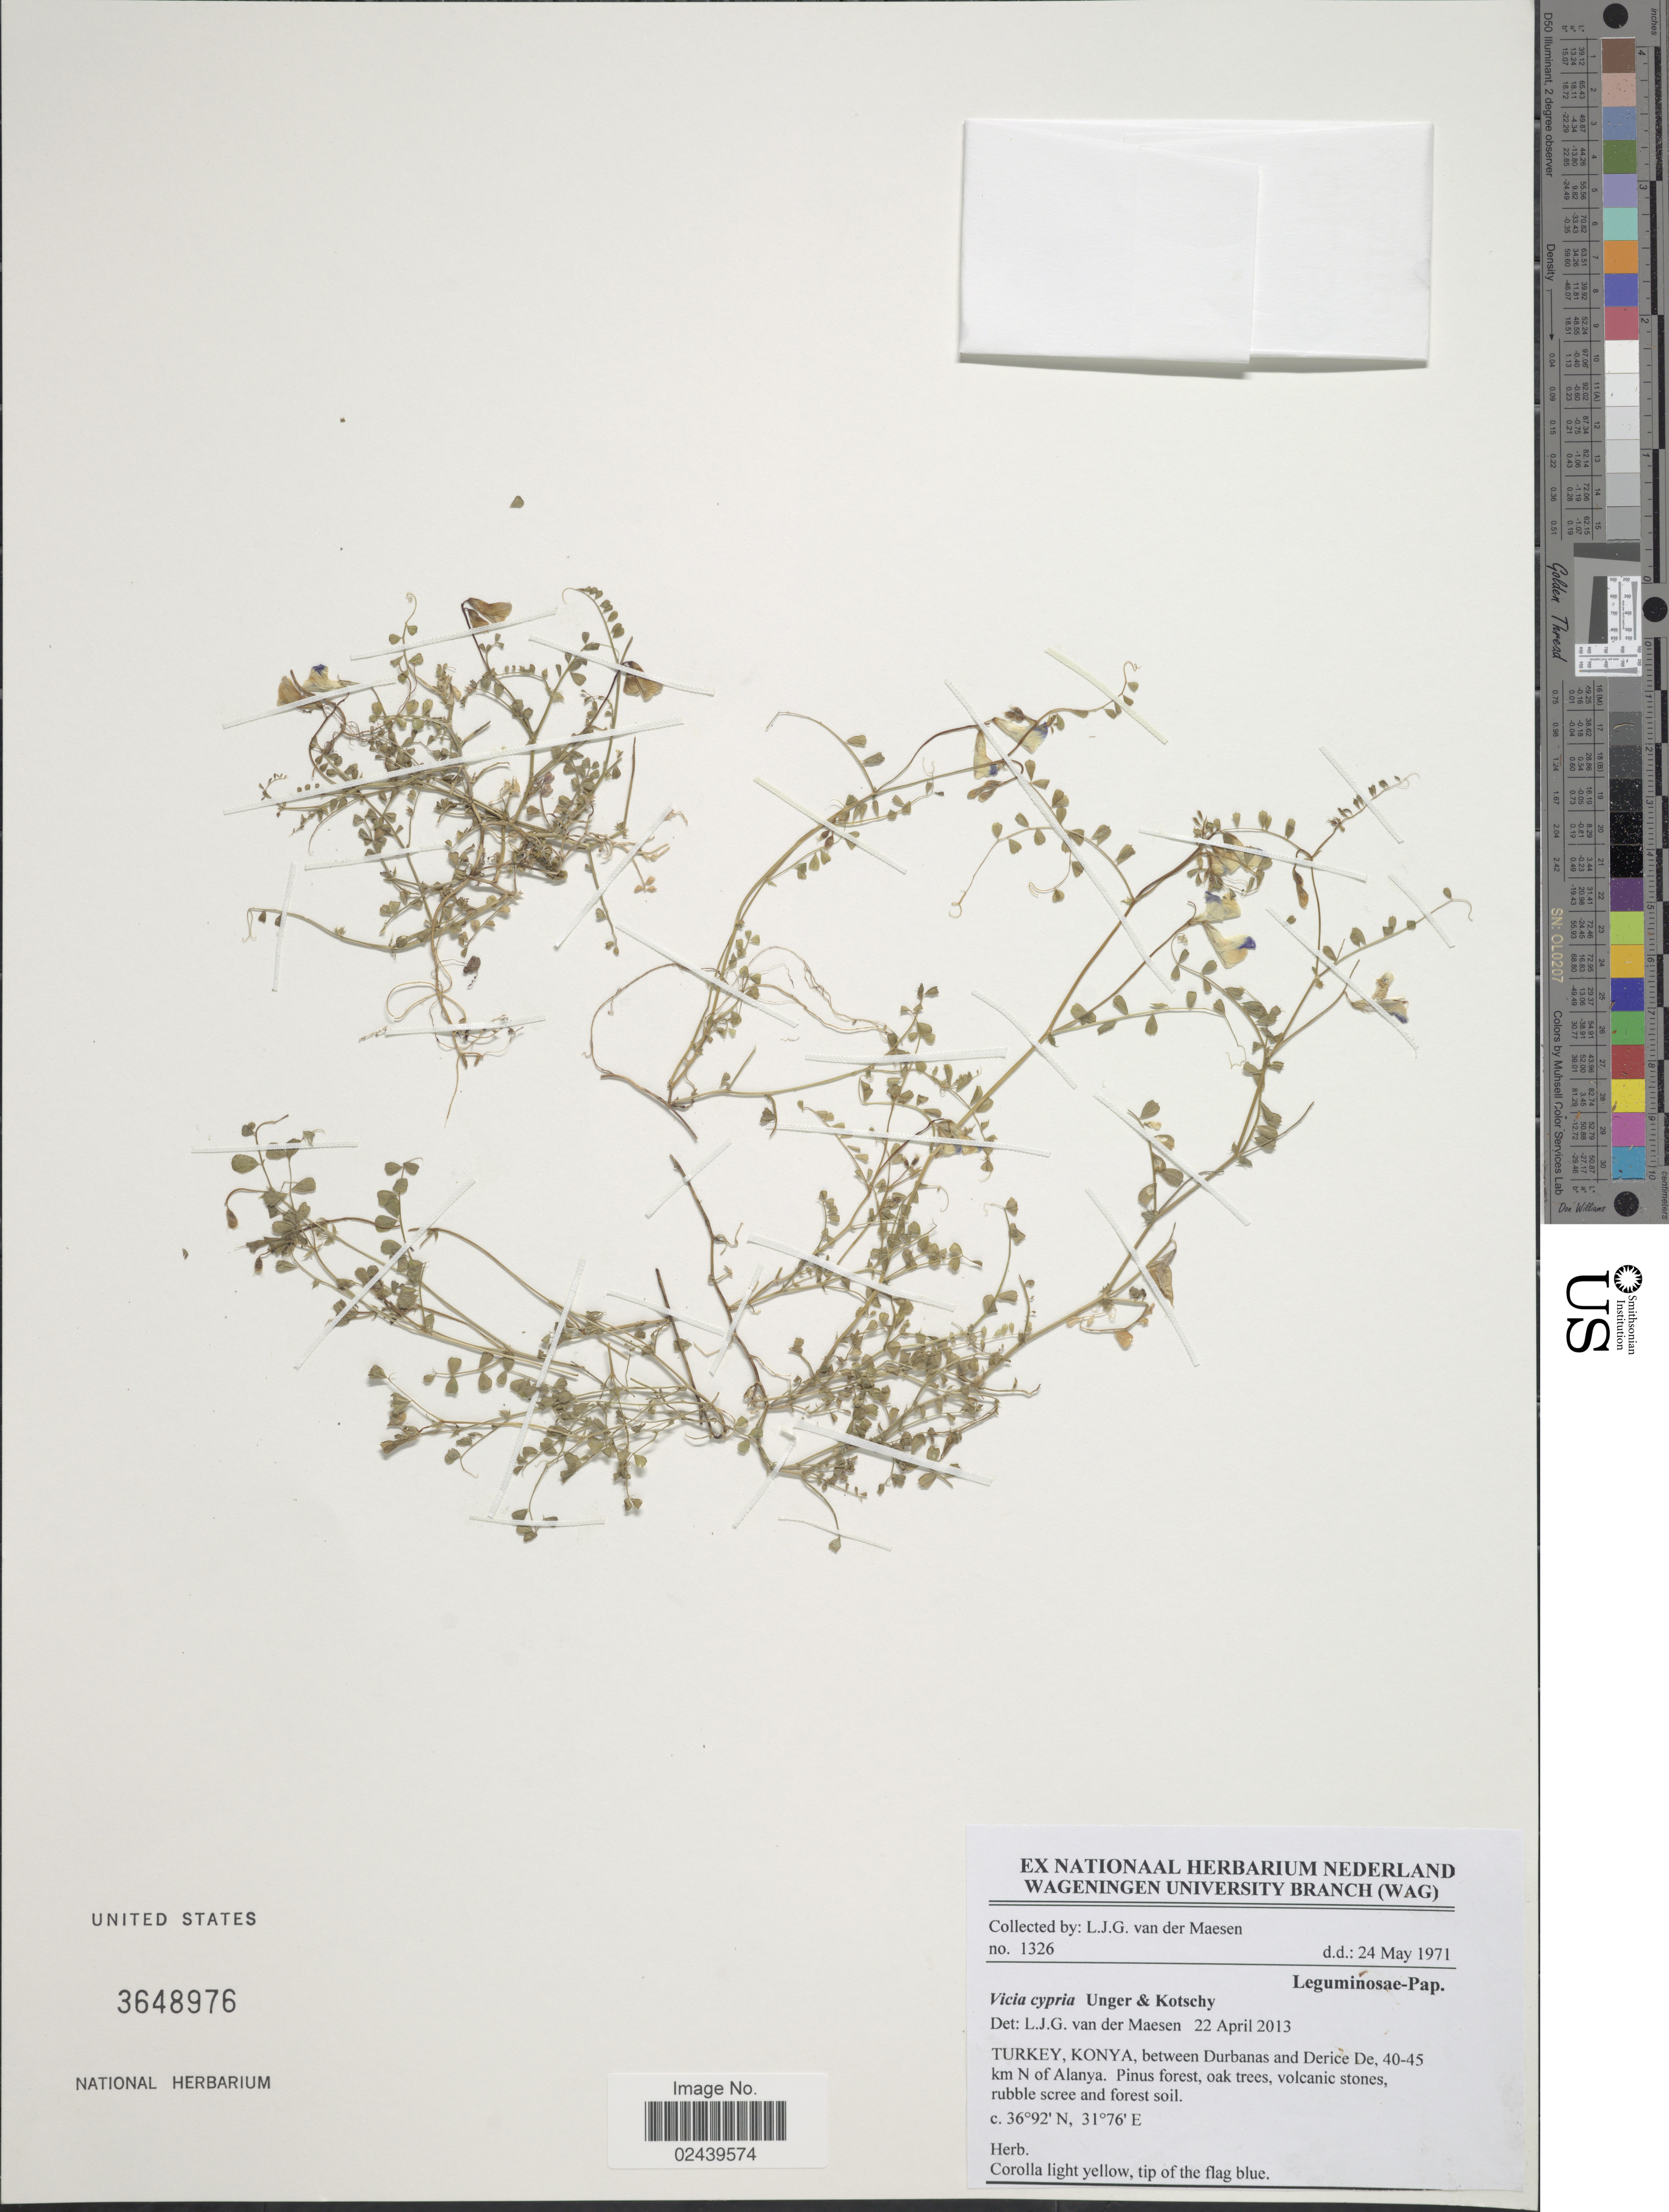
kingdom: Plantae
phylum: Tracheophyta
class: Magnoliopsida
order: Fabales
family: Fabaceae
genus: Vicia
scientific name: Vicia cypria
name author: Unger & Kotschy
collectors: L. van der Maesen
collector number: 1326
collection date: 1971-05-24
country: Turkey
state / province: Konya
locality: Between Durbanas and Derice De, 40-45 km N of Alanya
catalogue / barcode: US 3648976